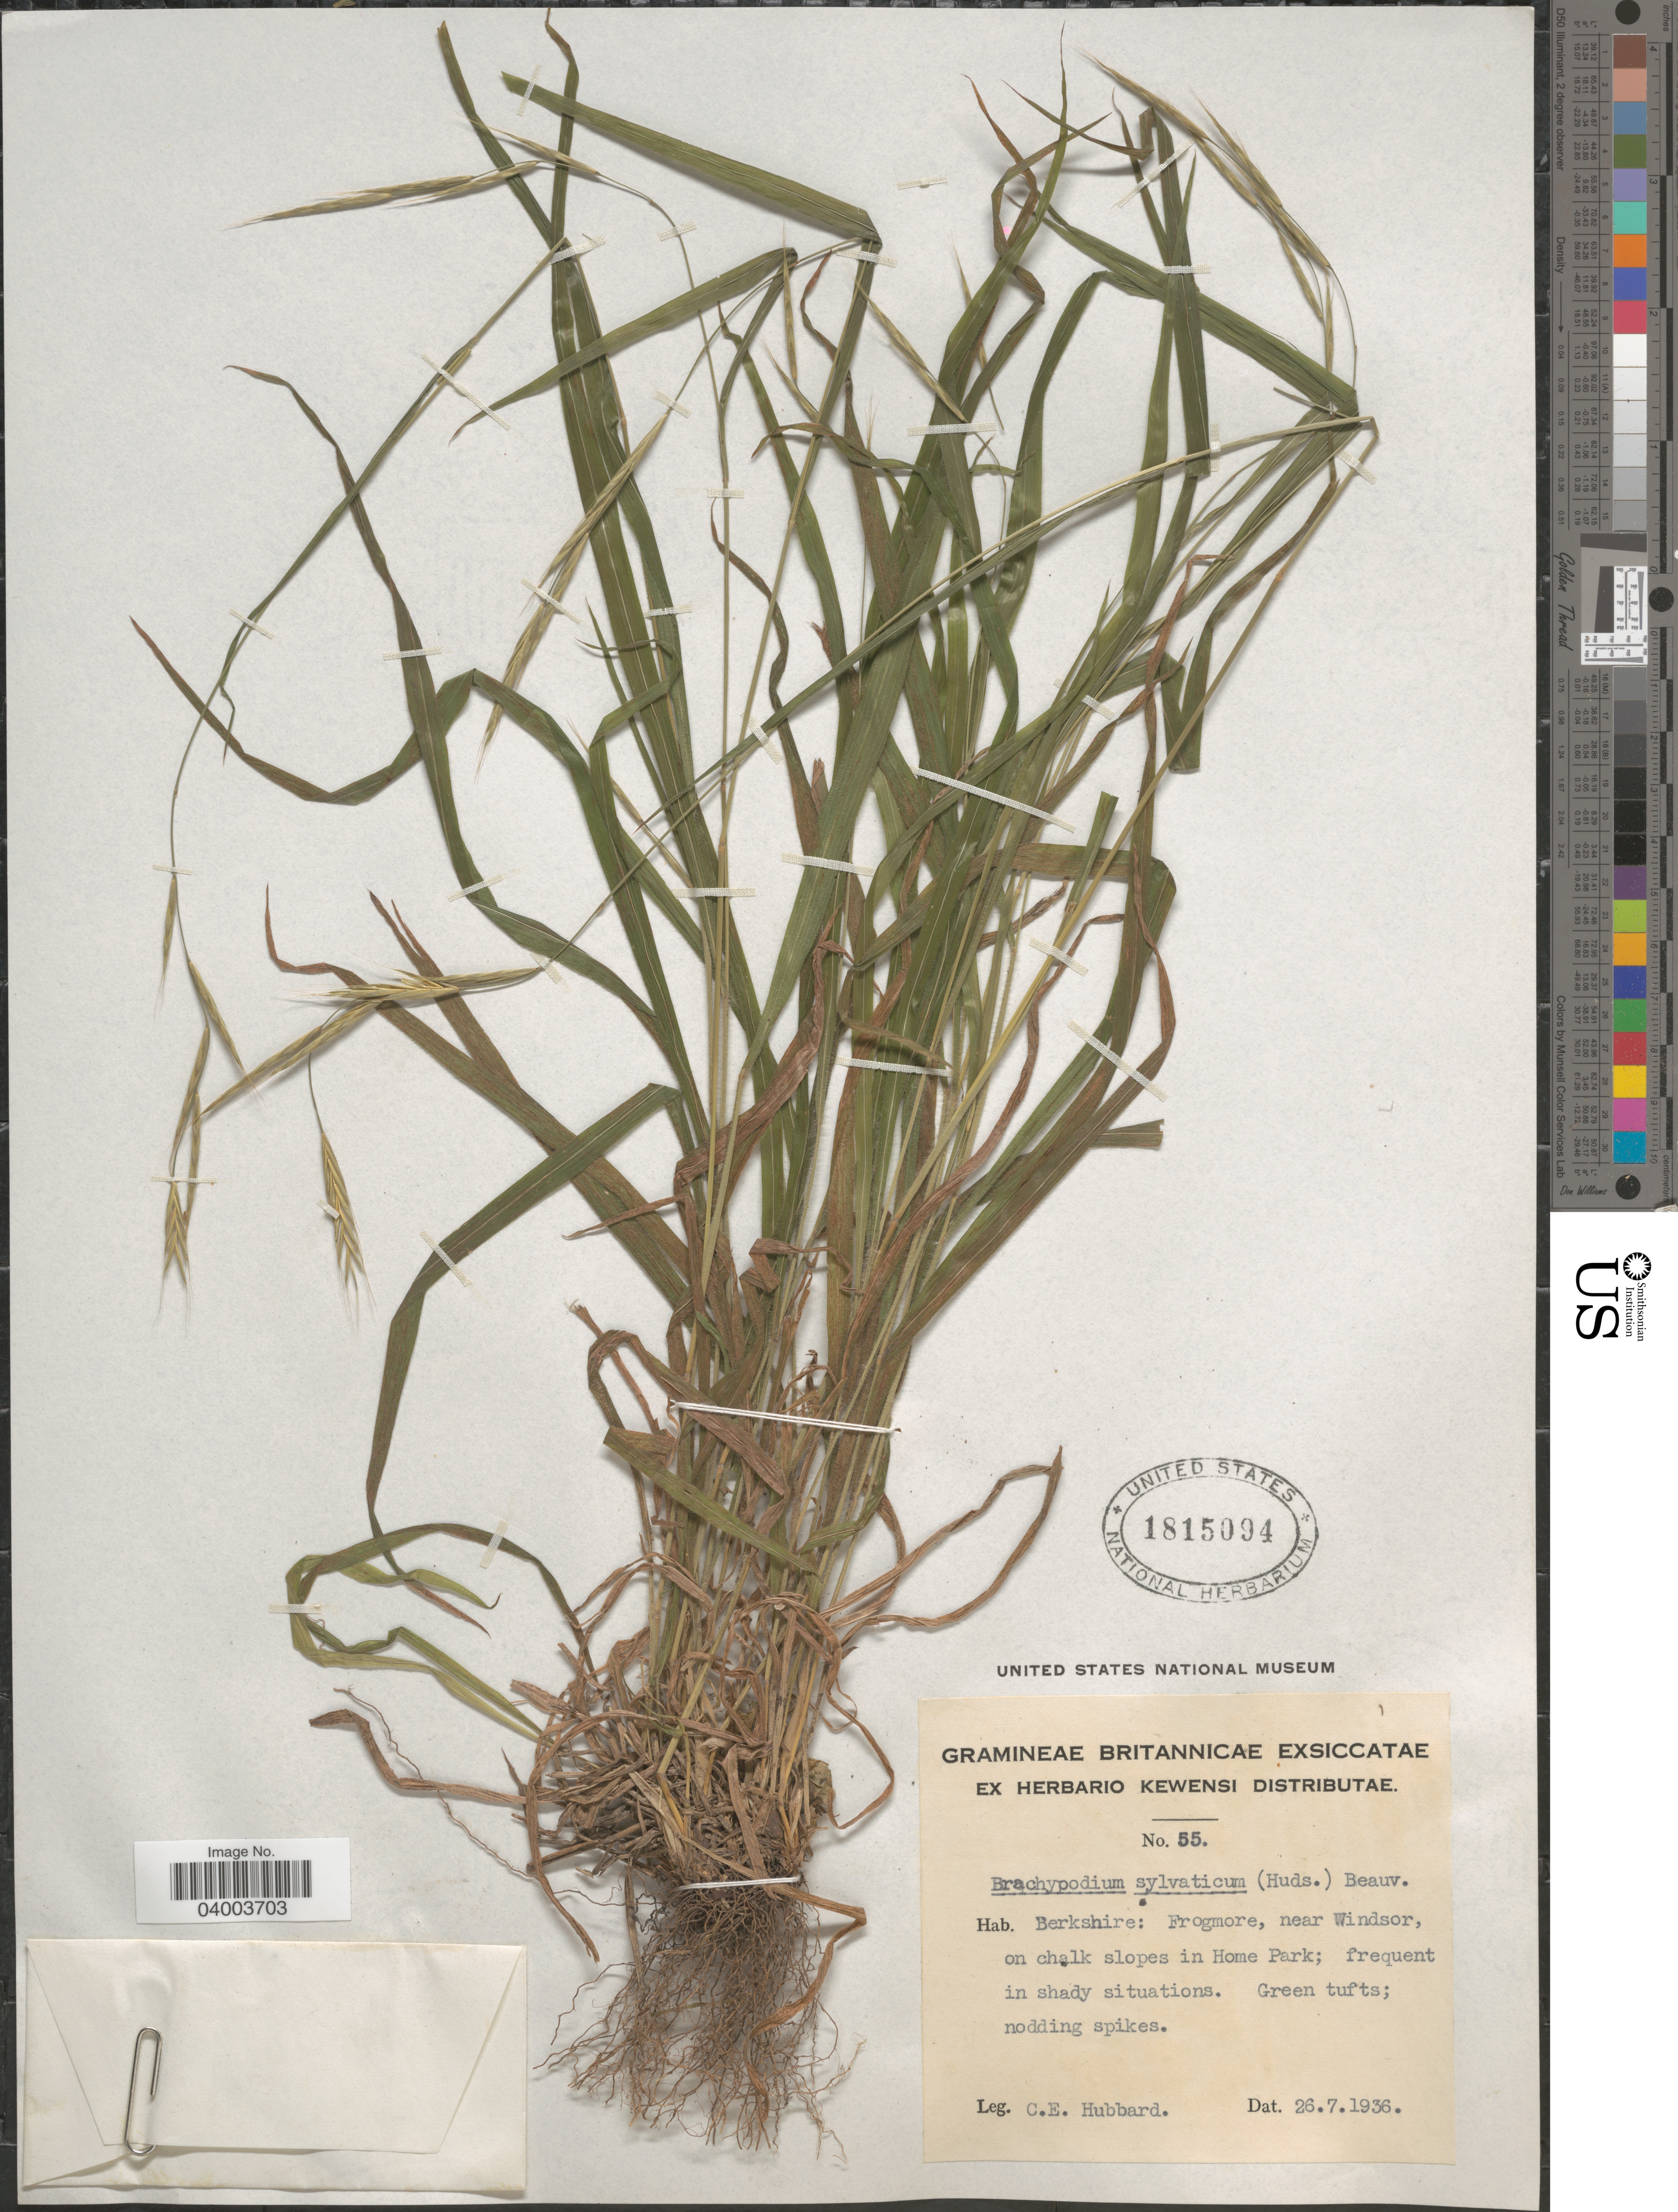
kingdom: Plantae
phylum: Tracheophyta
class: Liliopsida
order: Poales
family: Poaceae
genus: Brachypodium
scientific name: Brachypodium sylvaticum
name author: (Huds.) P. Beauv.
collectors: C. E. Hubbard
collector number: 55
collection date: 1936-07-26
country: United Kingdom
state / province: England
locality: Berkshire: Frogmore, near Windsor, on chalk slopes in Home Park.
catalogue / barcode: US 1815094